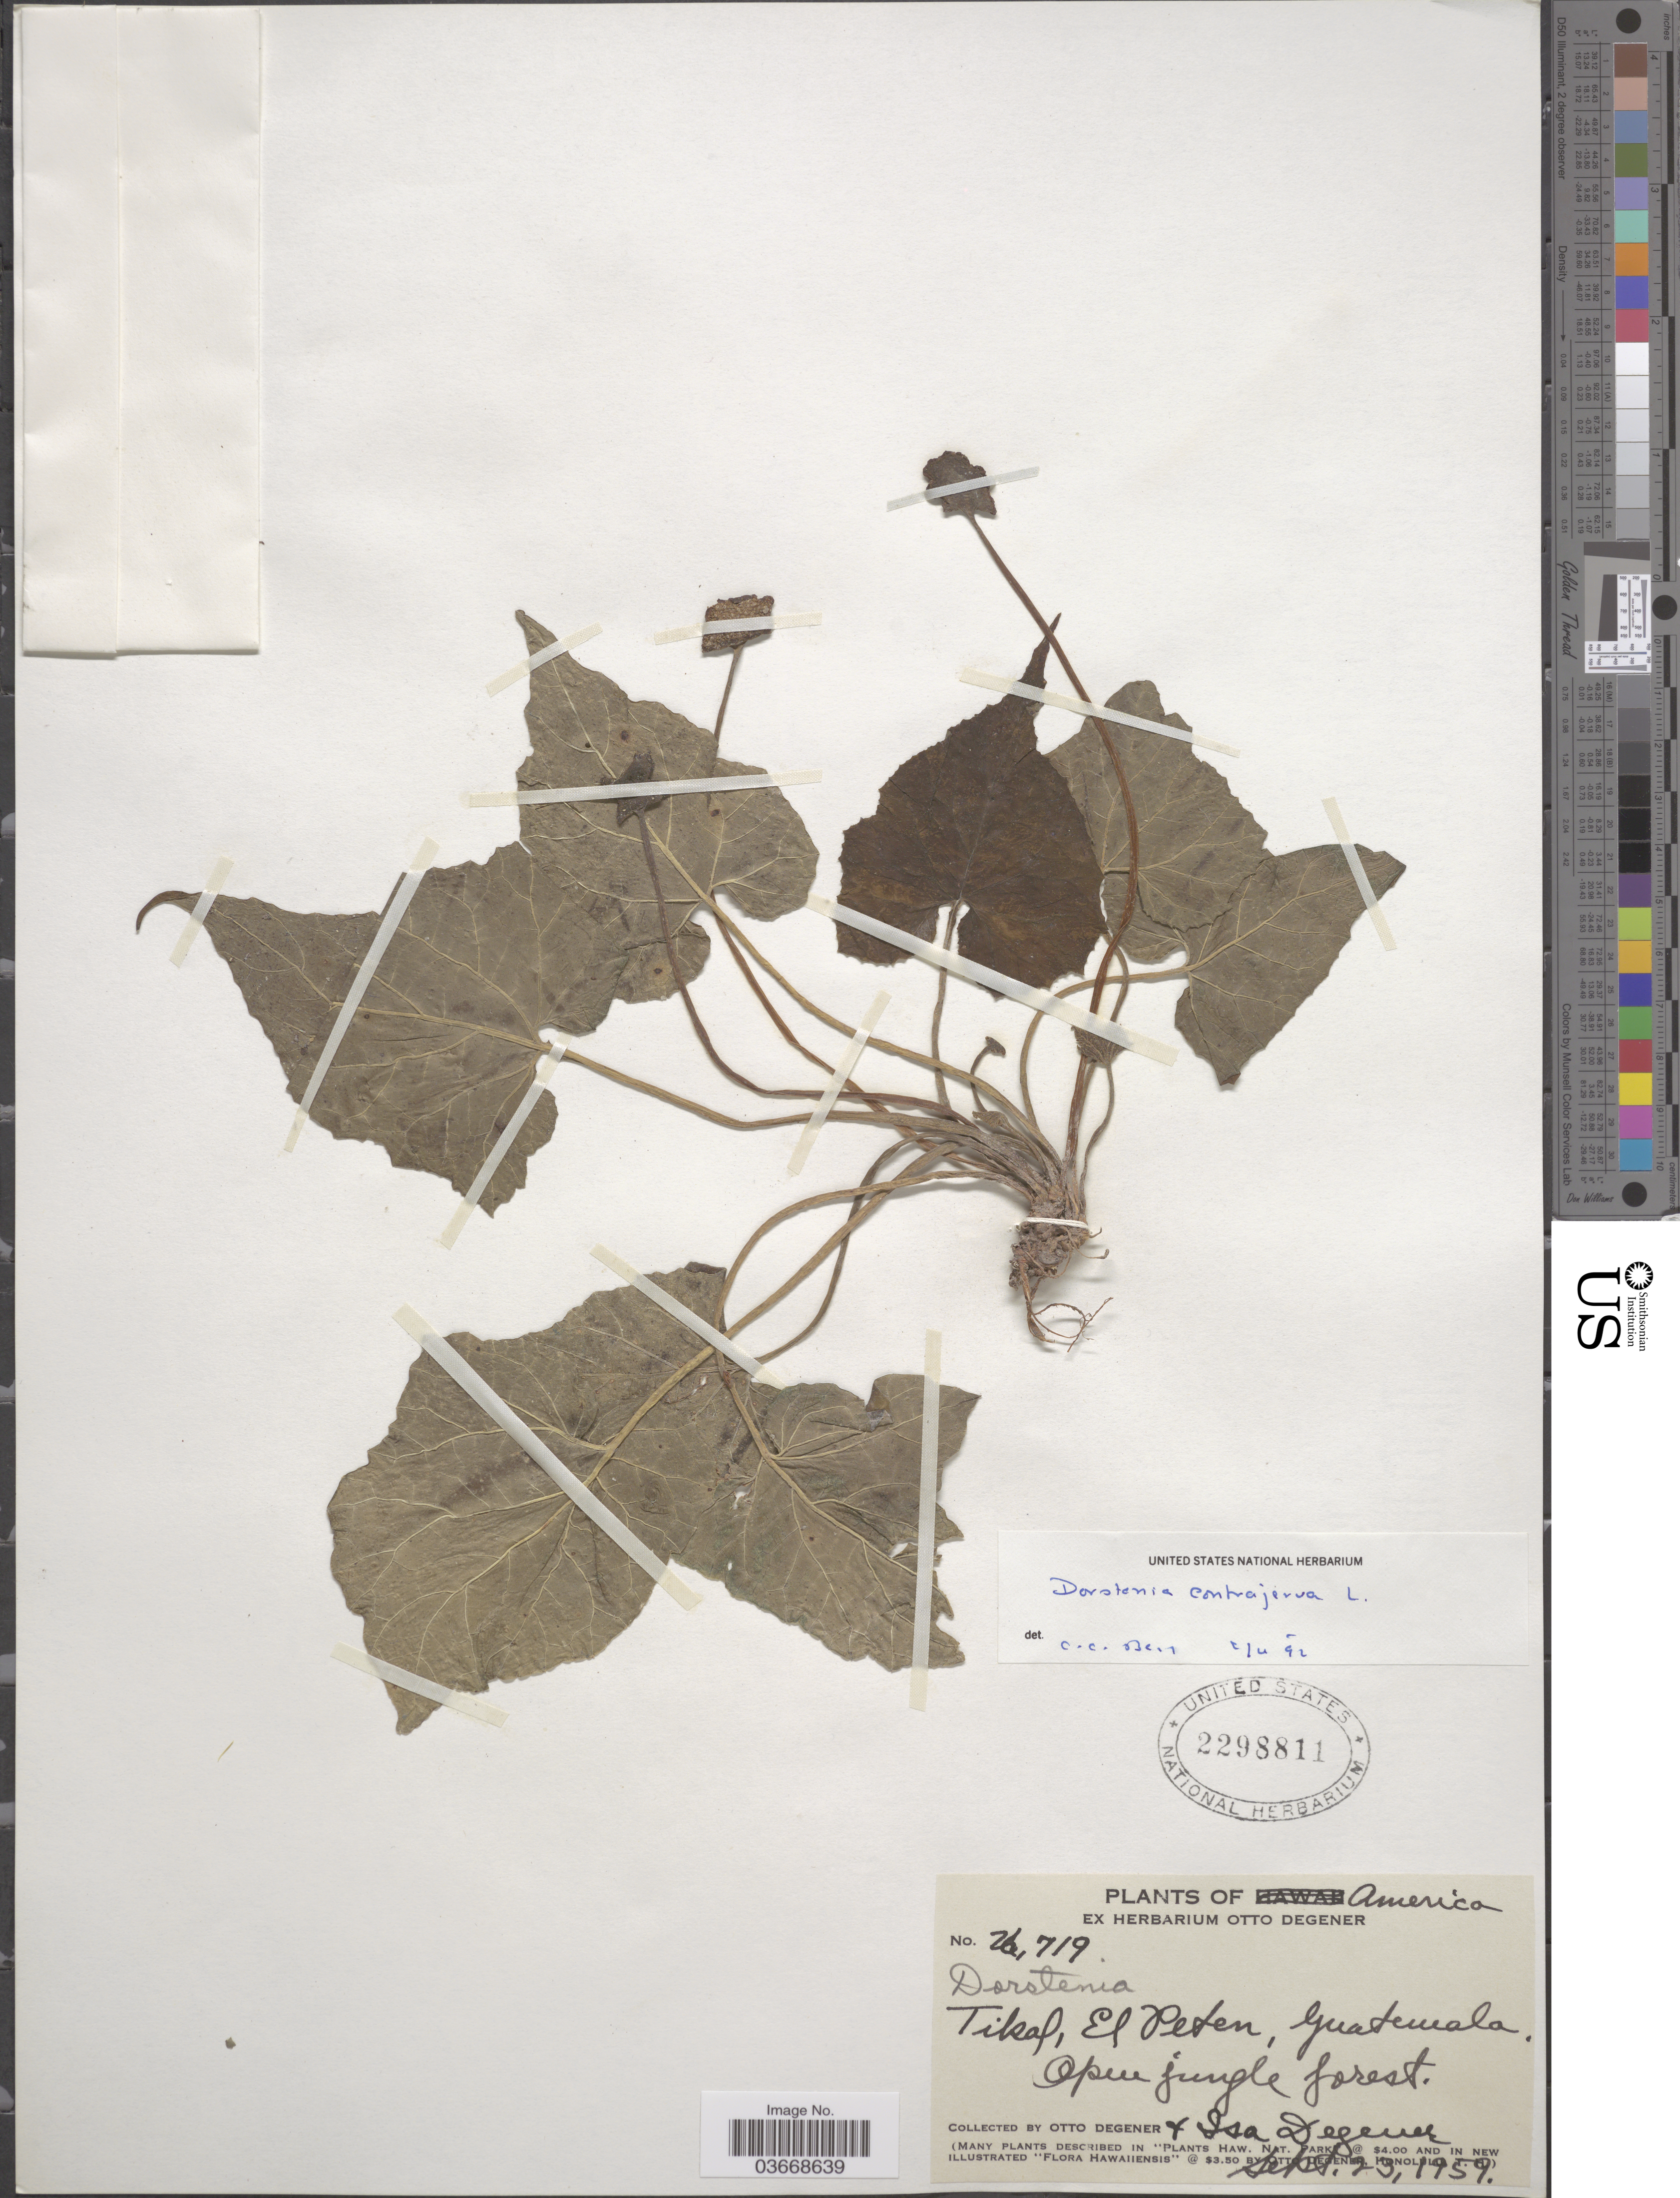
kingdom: Plantae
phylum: Tracheophyta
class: Magnoliopsida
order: Rosales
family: Moraceae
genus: Dorstenia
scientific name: Dorstenia contrajerva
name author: L.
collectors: O. Degener & I. Degener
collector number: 26719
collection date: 1959-09-23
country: Guatemala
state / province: El Peten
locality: Tikal.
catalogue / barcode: US 2298811